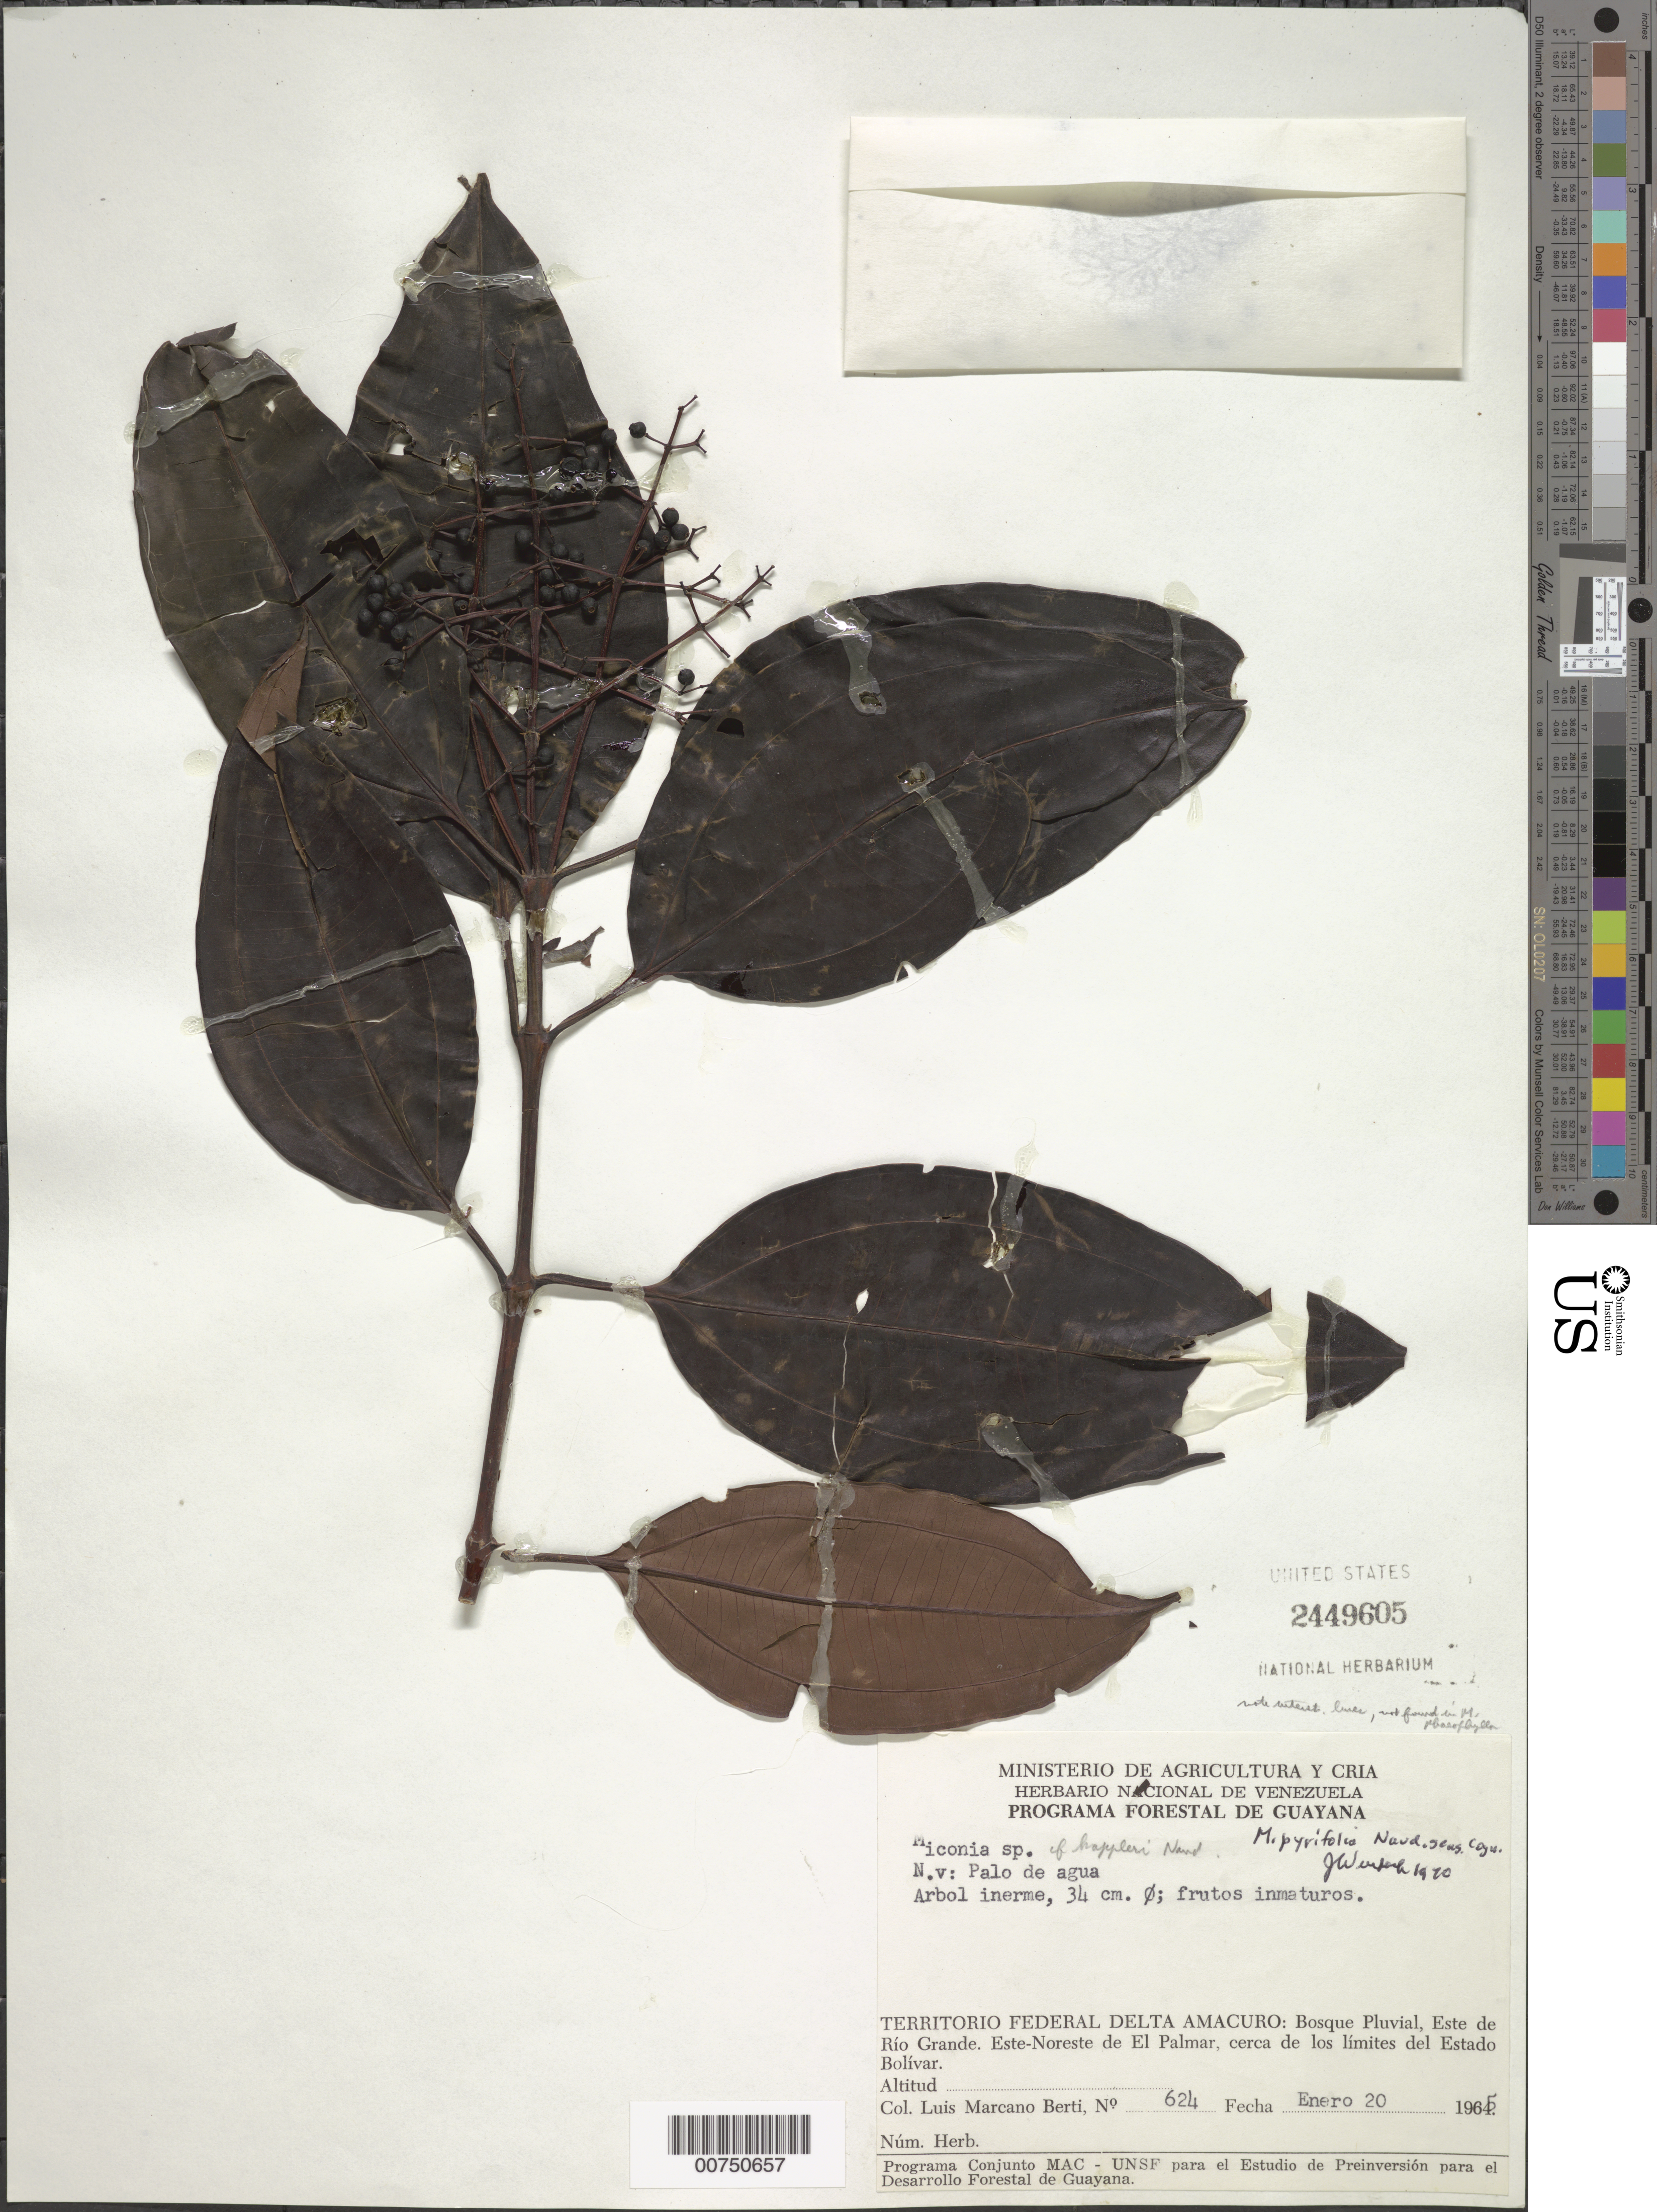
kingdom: Plantae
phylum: Tracheophyta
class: Magnoliopsida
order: Myrtales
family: Melastomataceae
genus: Miconia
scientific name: Miconia pyrifolia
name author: Naudin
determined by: Wurdack, John J., (US), US (UNITED STATES)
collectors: L. Marcano-Berti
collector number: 624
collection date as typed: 20-Jan-65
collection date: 1965-01-20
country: Venezuela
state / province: Delta Amacuro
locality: Este de Río Grande, ENE de El Palmar, cerca de los limites del Estado Bolívar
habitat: Bosque pluvial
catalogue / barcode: US 2449605